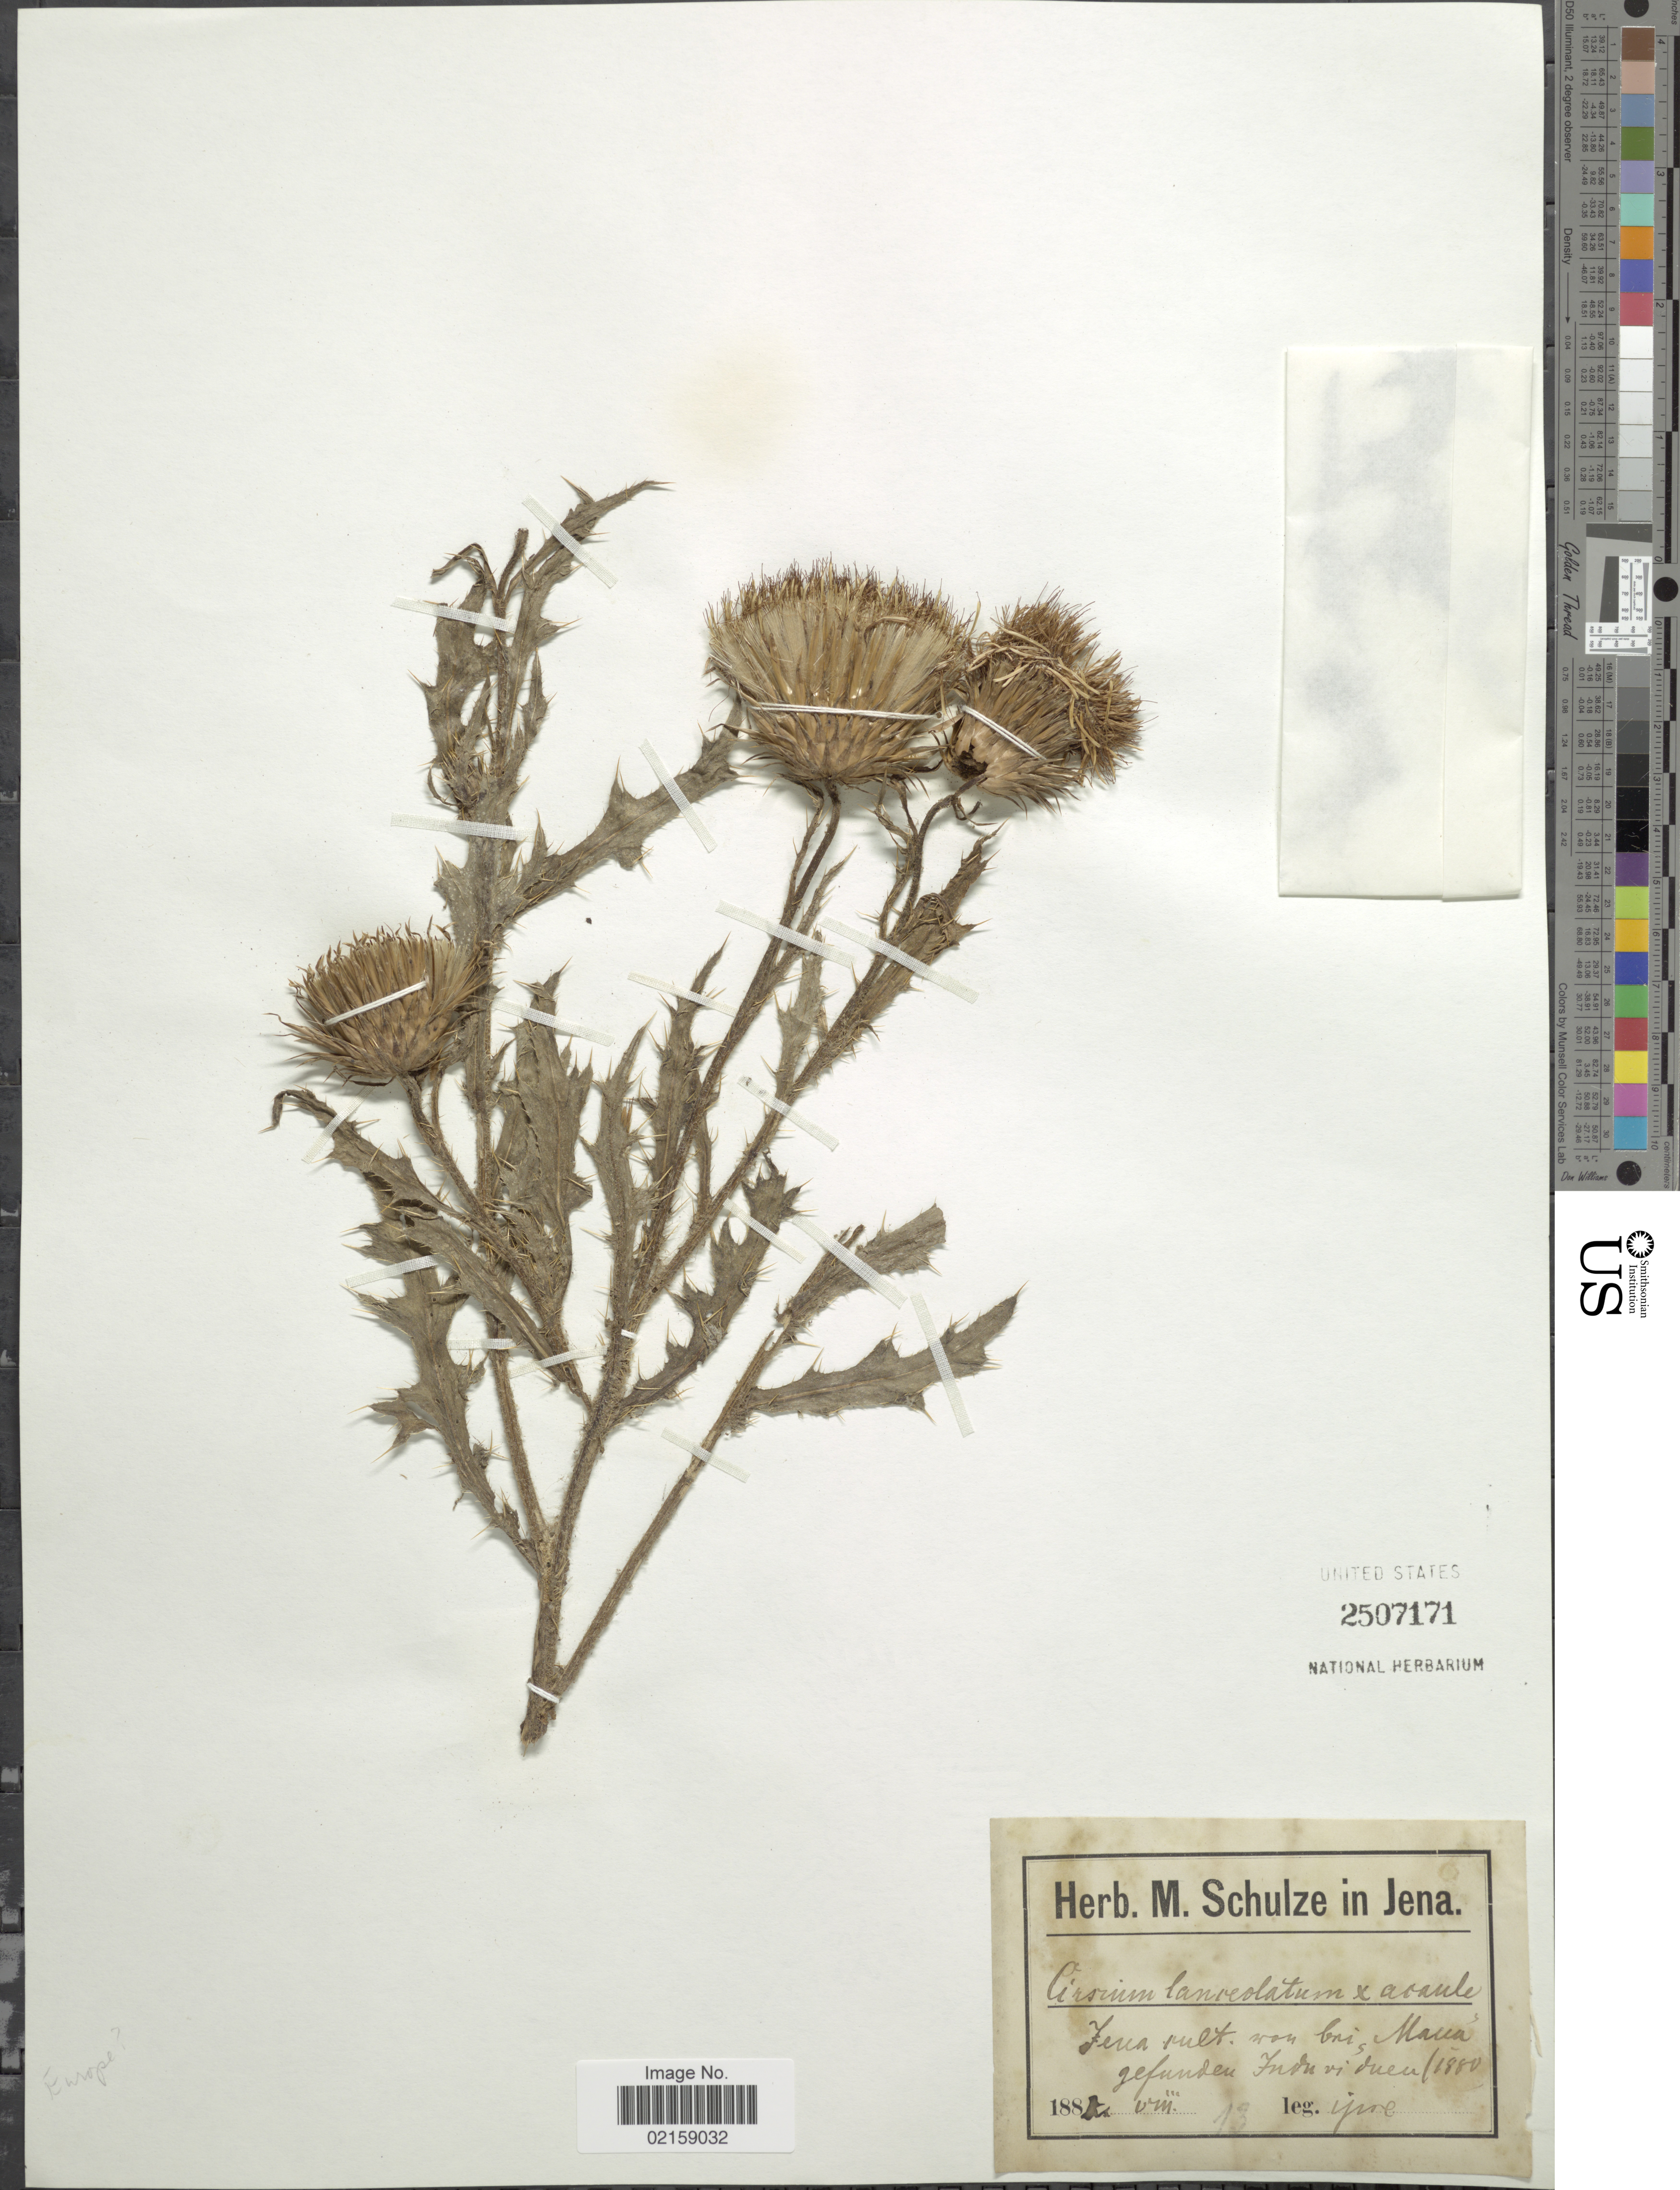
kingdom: Plantae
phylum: Tracheophyta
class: Magnoliopsida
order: Asterales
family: Asteraceae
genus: Cirsium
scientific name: Cirsium vulgare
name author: (Savi) Ten.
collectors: M. Schulze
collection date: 1881-08-13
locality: Jena pult. van bais Macca gefunden Induviduen. [interpreted]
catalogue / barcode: US 2507171